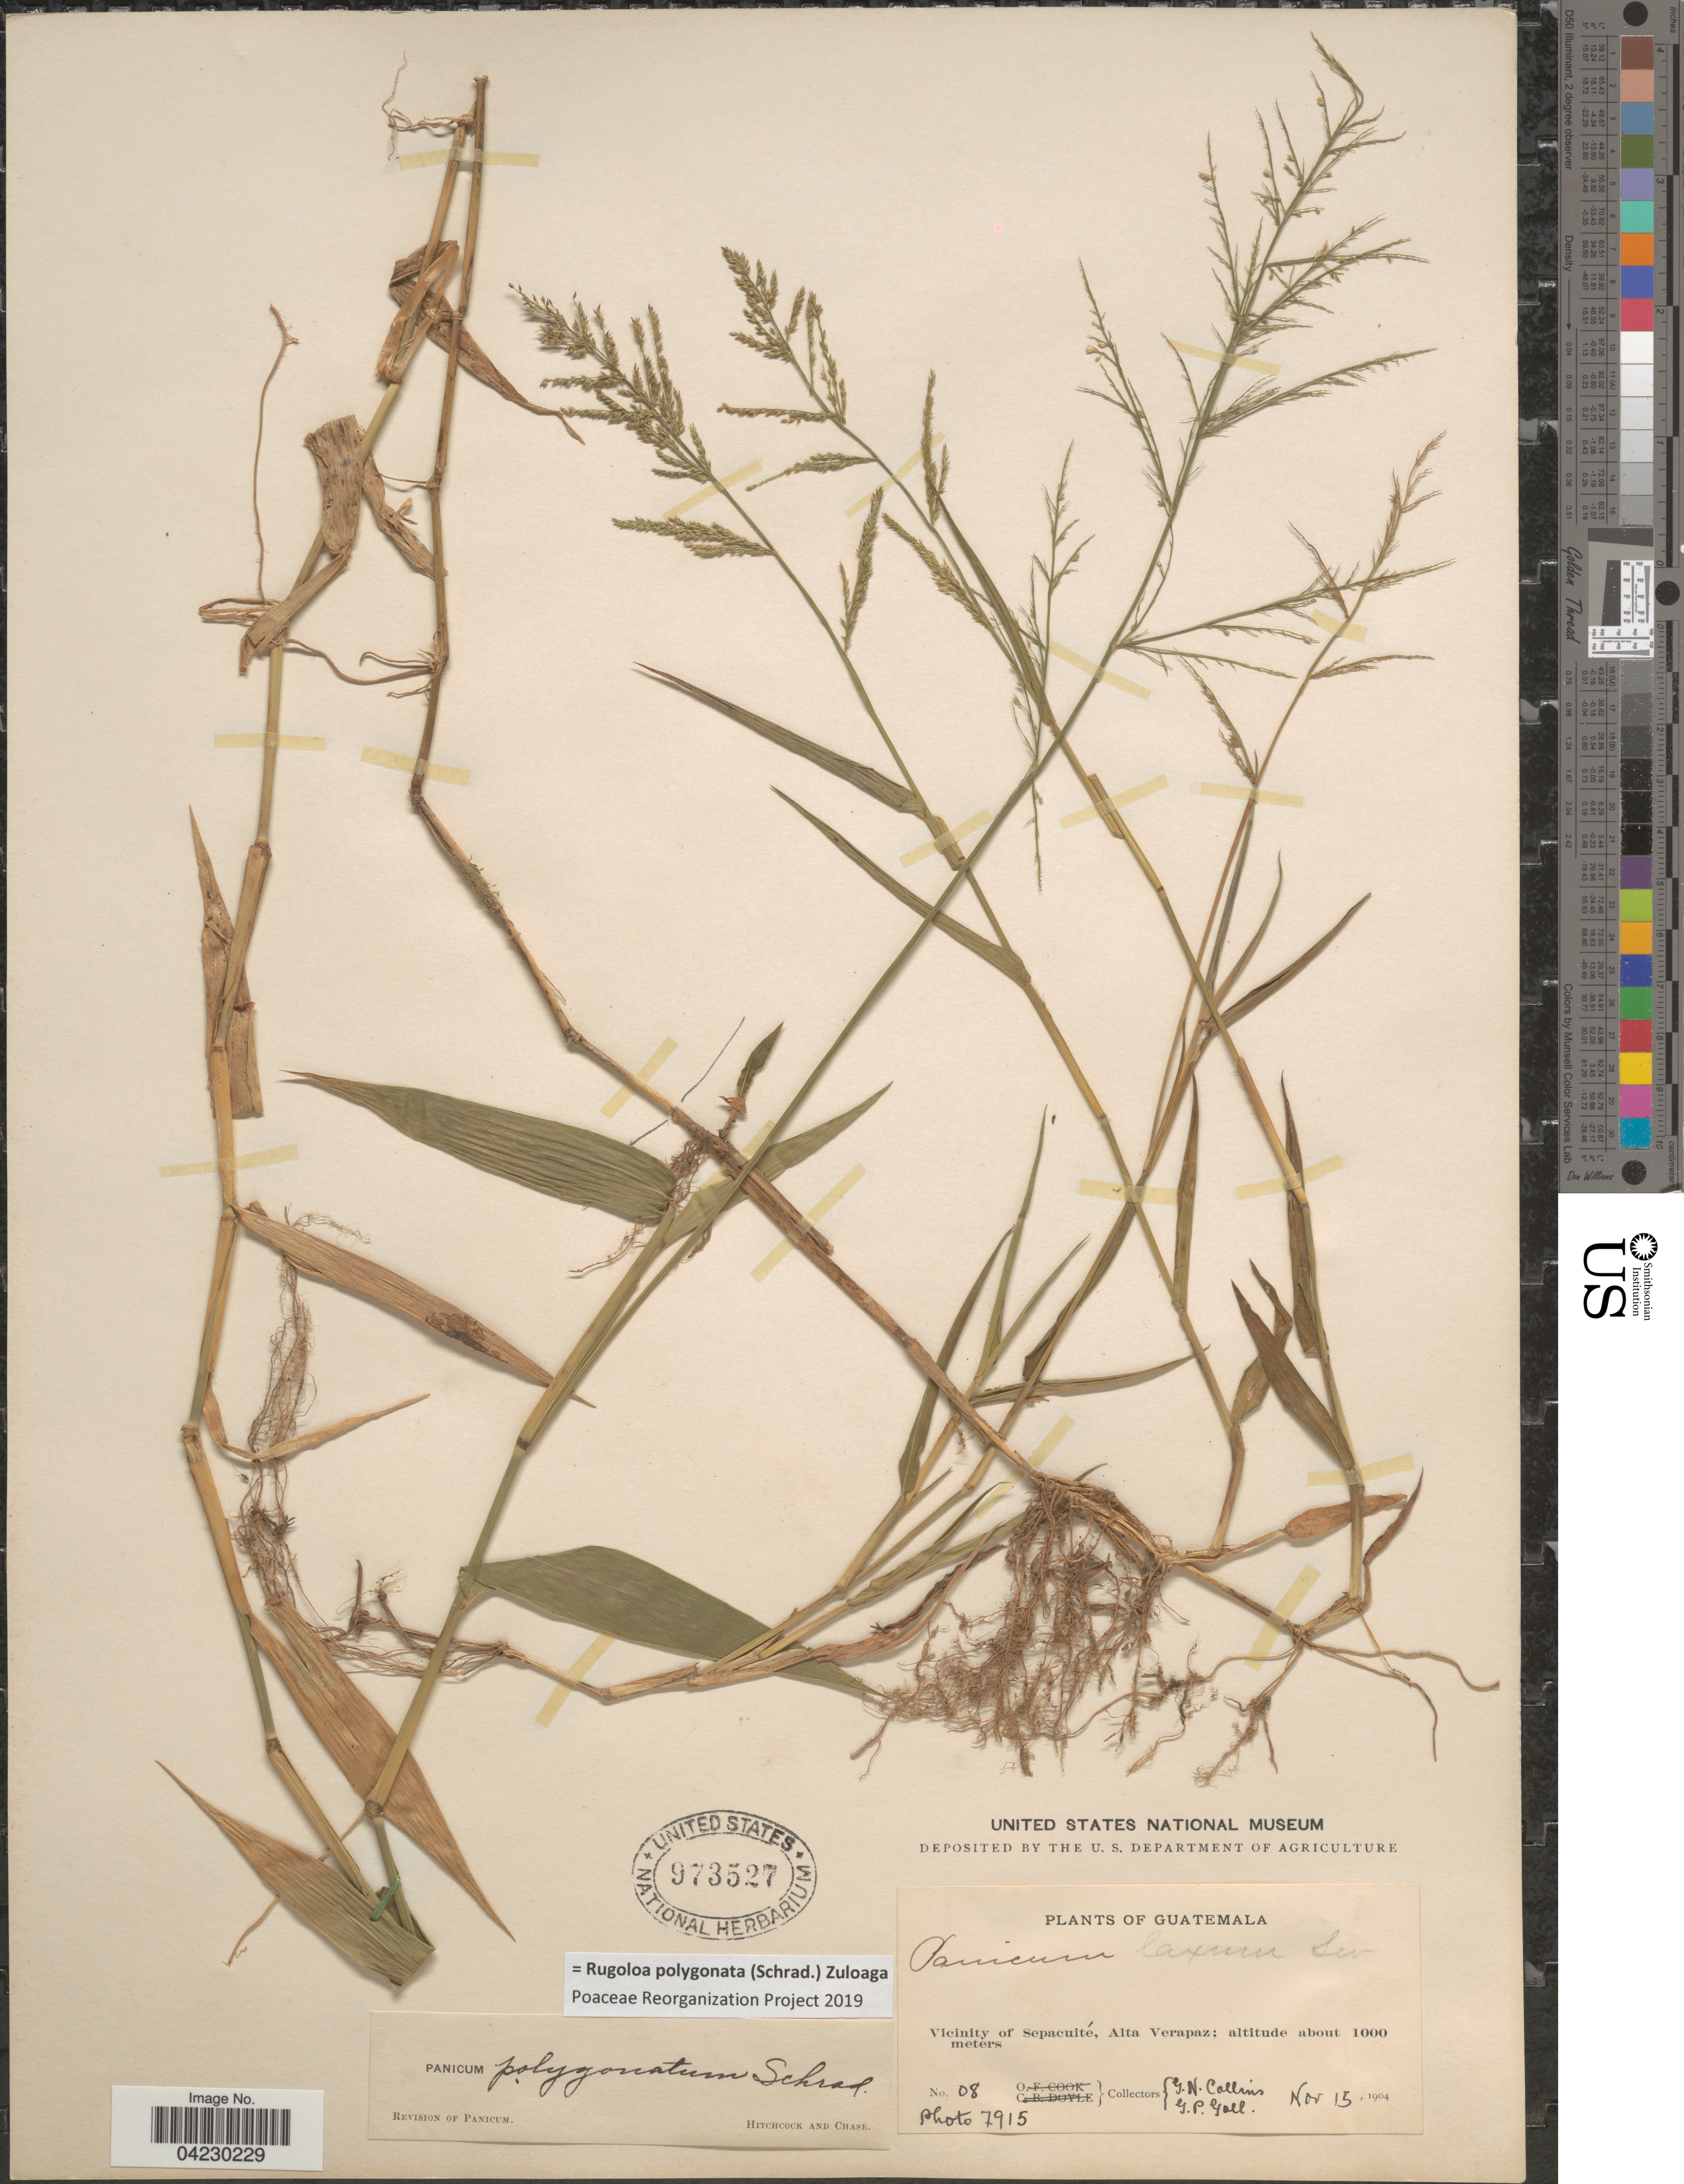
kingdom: Plantae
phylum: Tracheophyta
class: Liliopsida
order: Poales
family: Poaceae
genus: Rugoloa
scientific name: Rugoloa polygonata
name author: (Schrad.) Zuloaga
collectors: G. Collins & G. P. Goll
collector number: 08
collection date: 1904-11-15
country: Guatemala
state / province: Alta Verapaz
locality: Vicinity of Sepacuité.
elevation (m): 1000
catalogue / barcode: US 973527